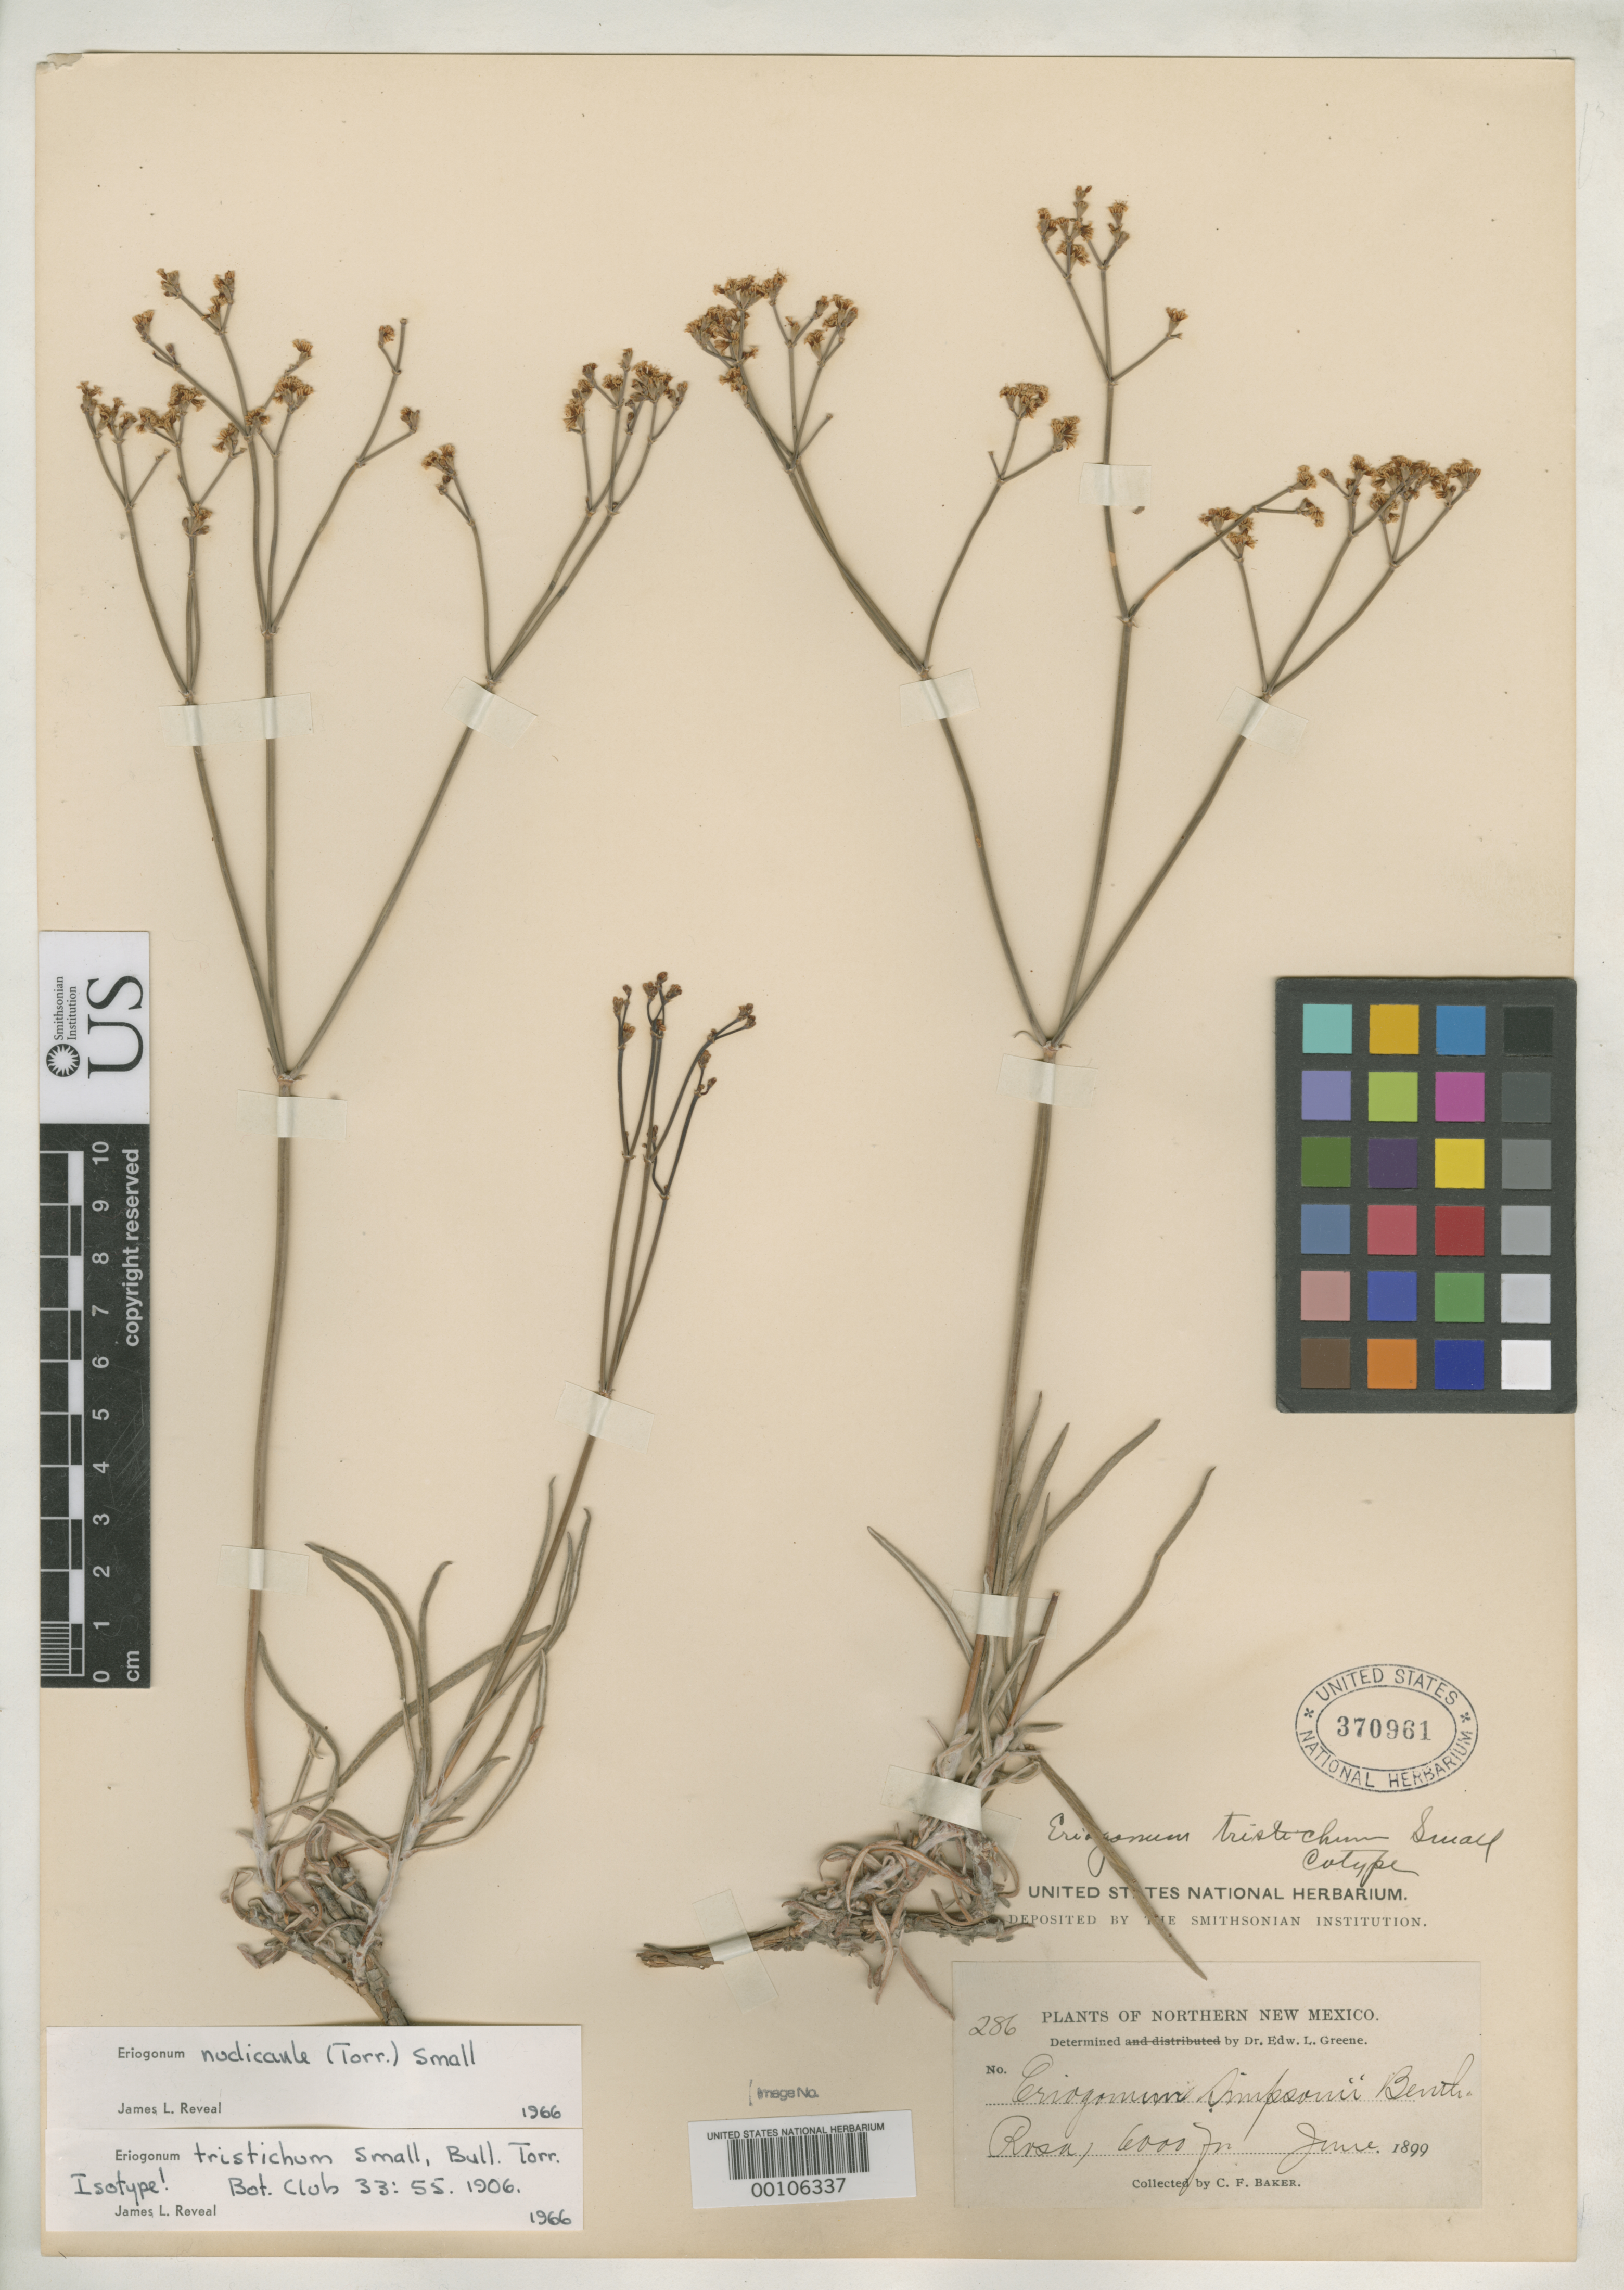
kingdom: Plantae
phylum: Tracheophyta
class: Magnoliopsida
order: Caryophyllales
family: Polygonaceae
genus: Eriogonum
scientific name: Eriogonum tristichum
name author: Small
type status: Isotype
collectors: C. F. Baker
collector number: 286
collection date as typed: Jun 1889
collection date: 1889-06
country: United States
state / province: New Mexico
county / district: Rio Arriba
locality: Rosa.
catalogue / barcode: US 370961